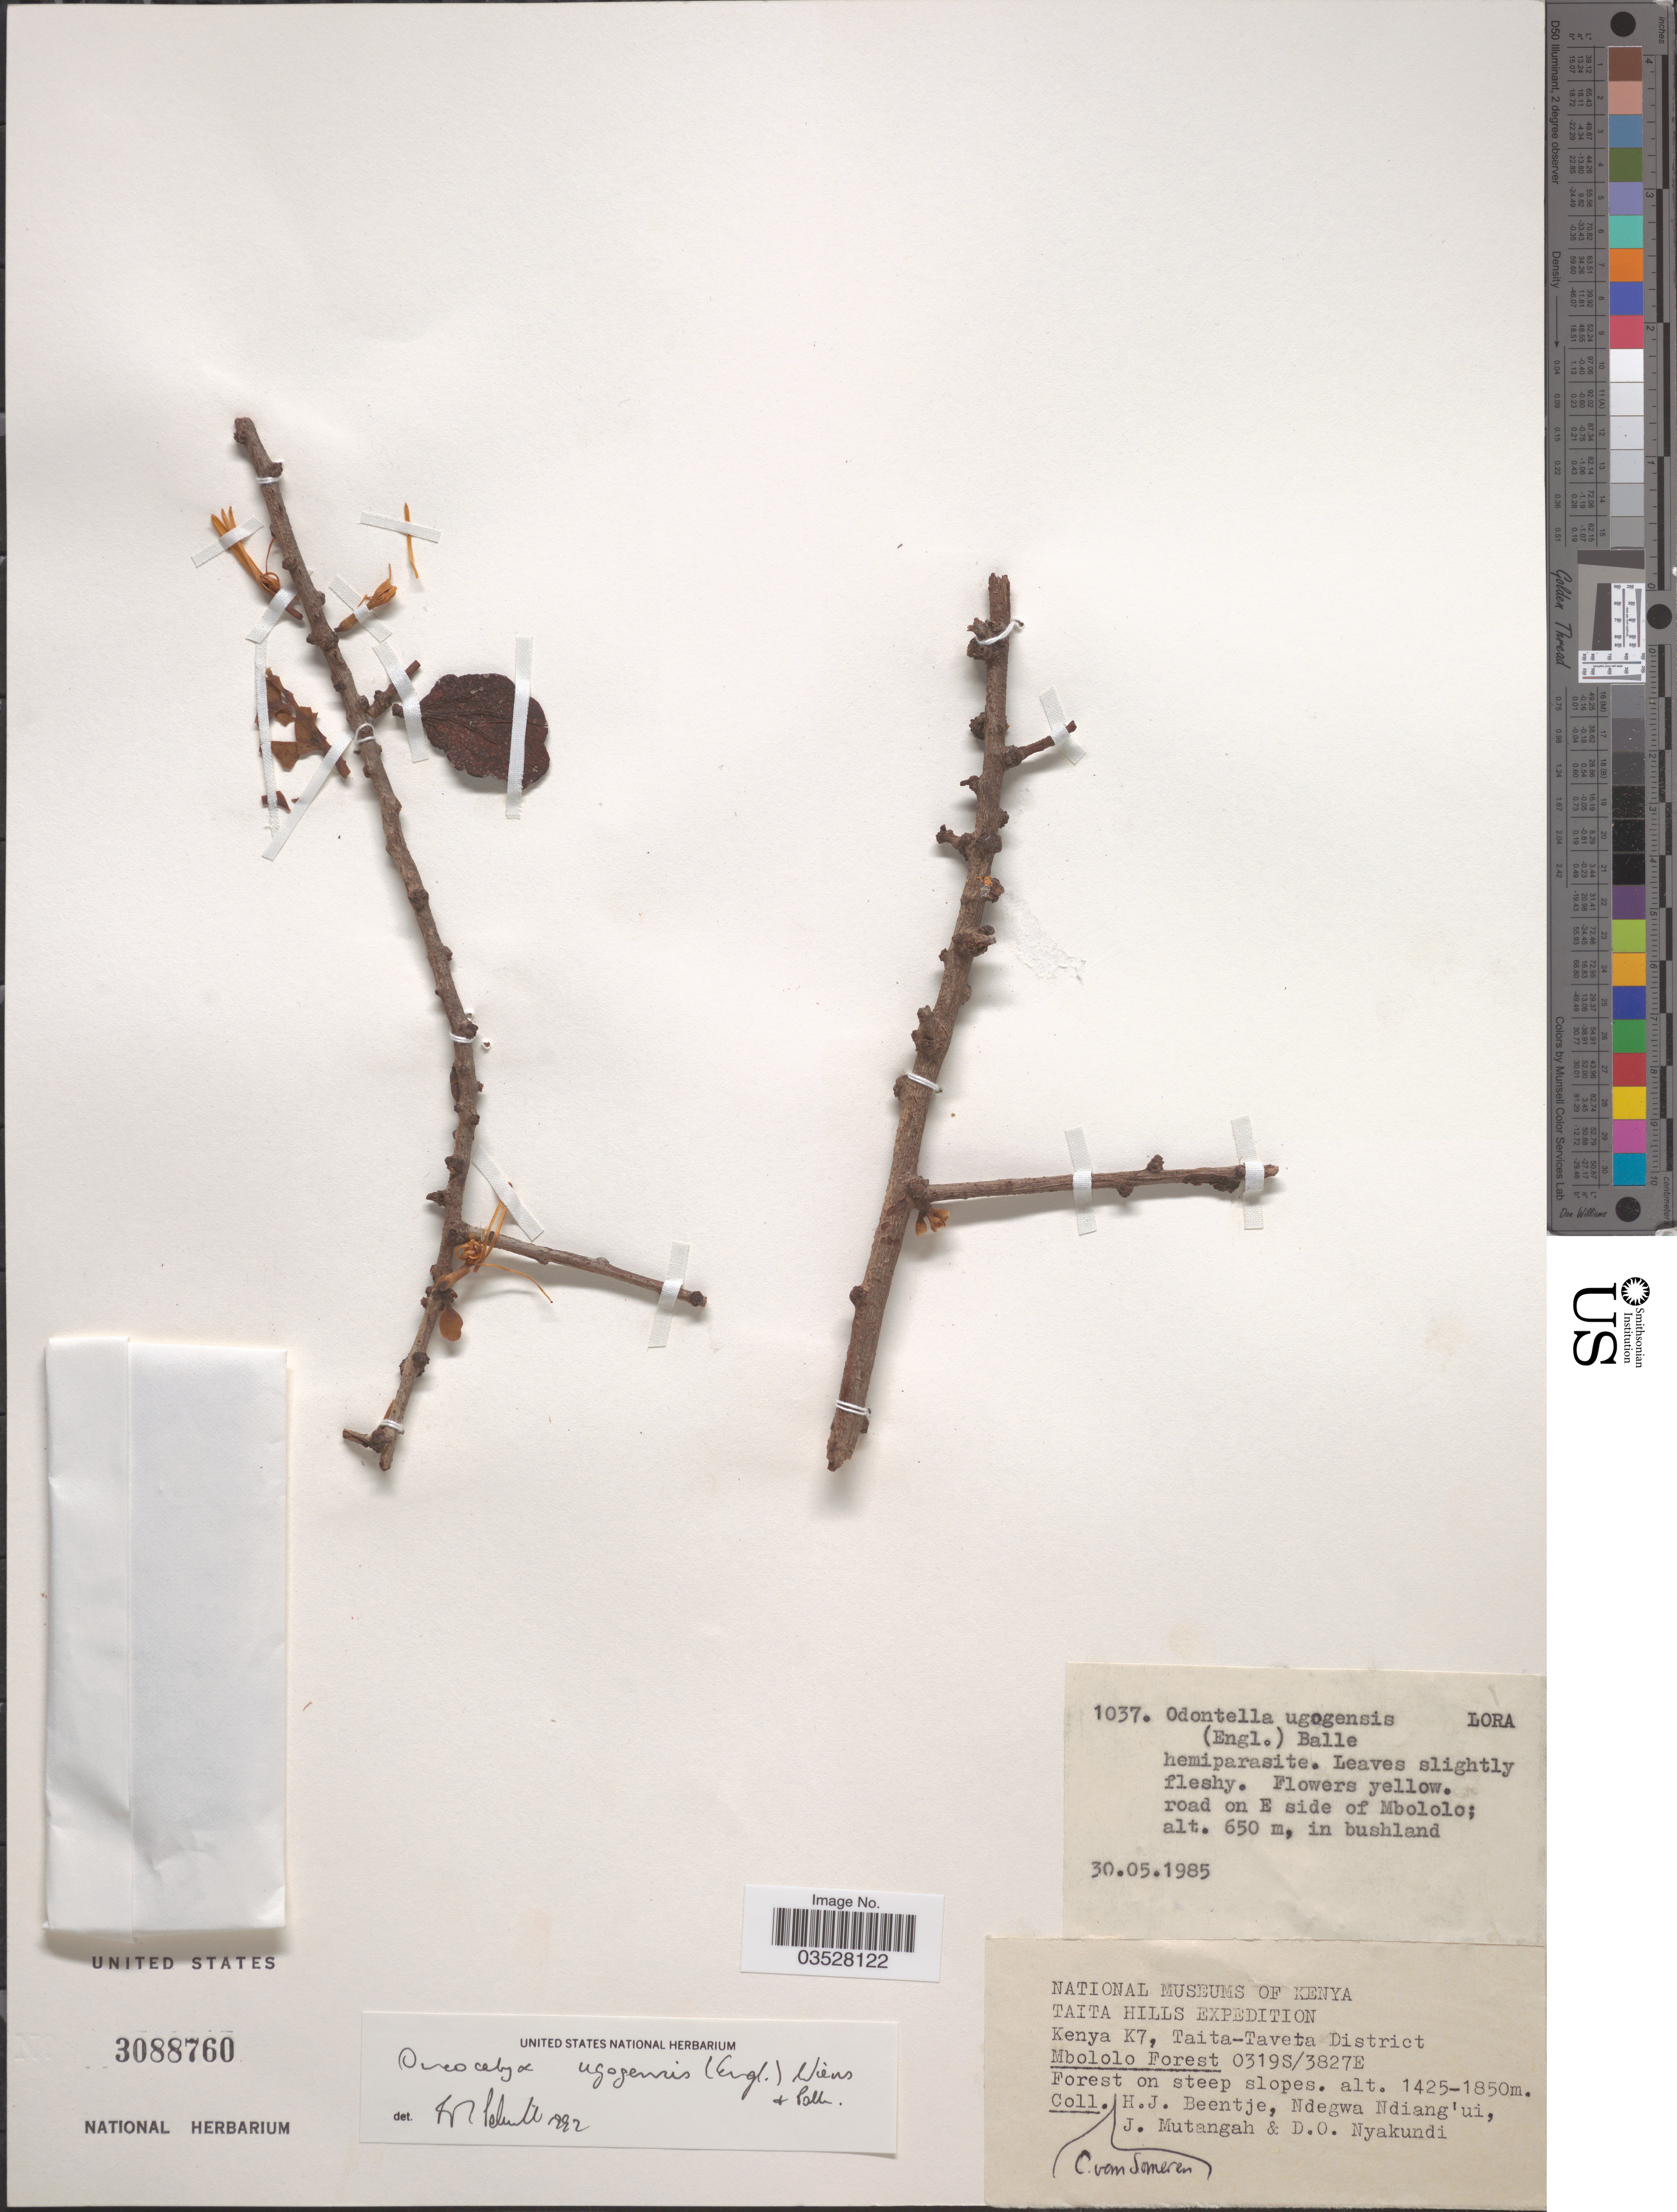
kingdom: Plantae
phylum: Tracheophyta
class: Magnoliopsida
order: Santalales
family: Loranthaceae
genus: Oncocalyx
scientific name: Oncocalyx ugogensis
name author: (Engl.) Wiens & Polhill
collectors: C. Van Someren, H. J. Beentje, Ndegwa Ndiang'ui, J. Mutangah & D. Nyakundi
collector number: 1037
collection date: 1985-05-30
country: Kenya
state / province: Taita Taveta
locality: Taita Hills. K7, Taita-Taveta District. Mbololo Forest. Forest on steep slopes. Road on E side of Mbololo.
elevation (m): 650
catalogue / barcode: US 3088760